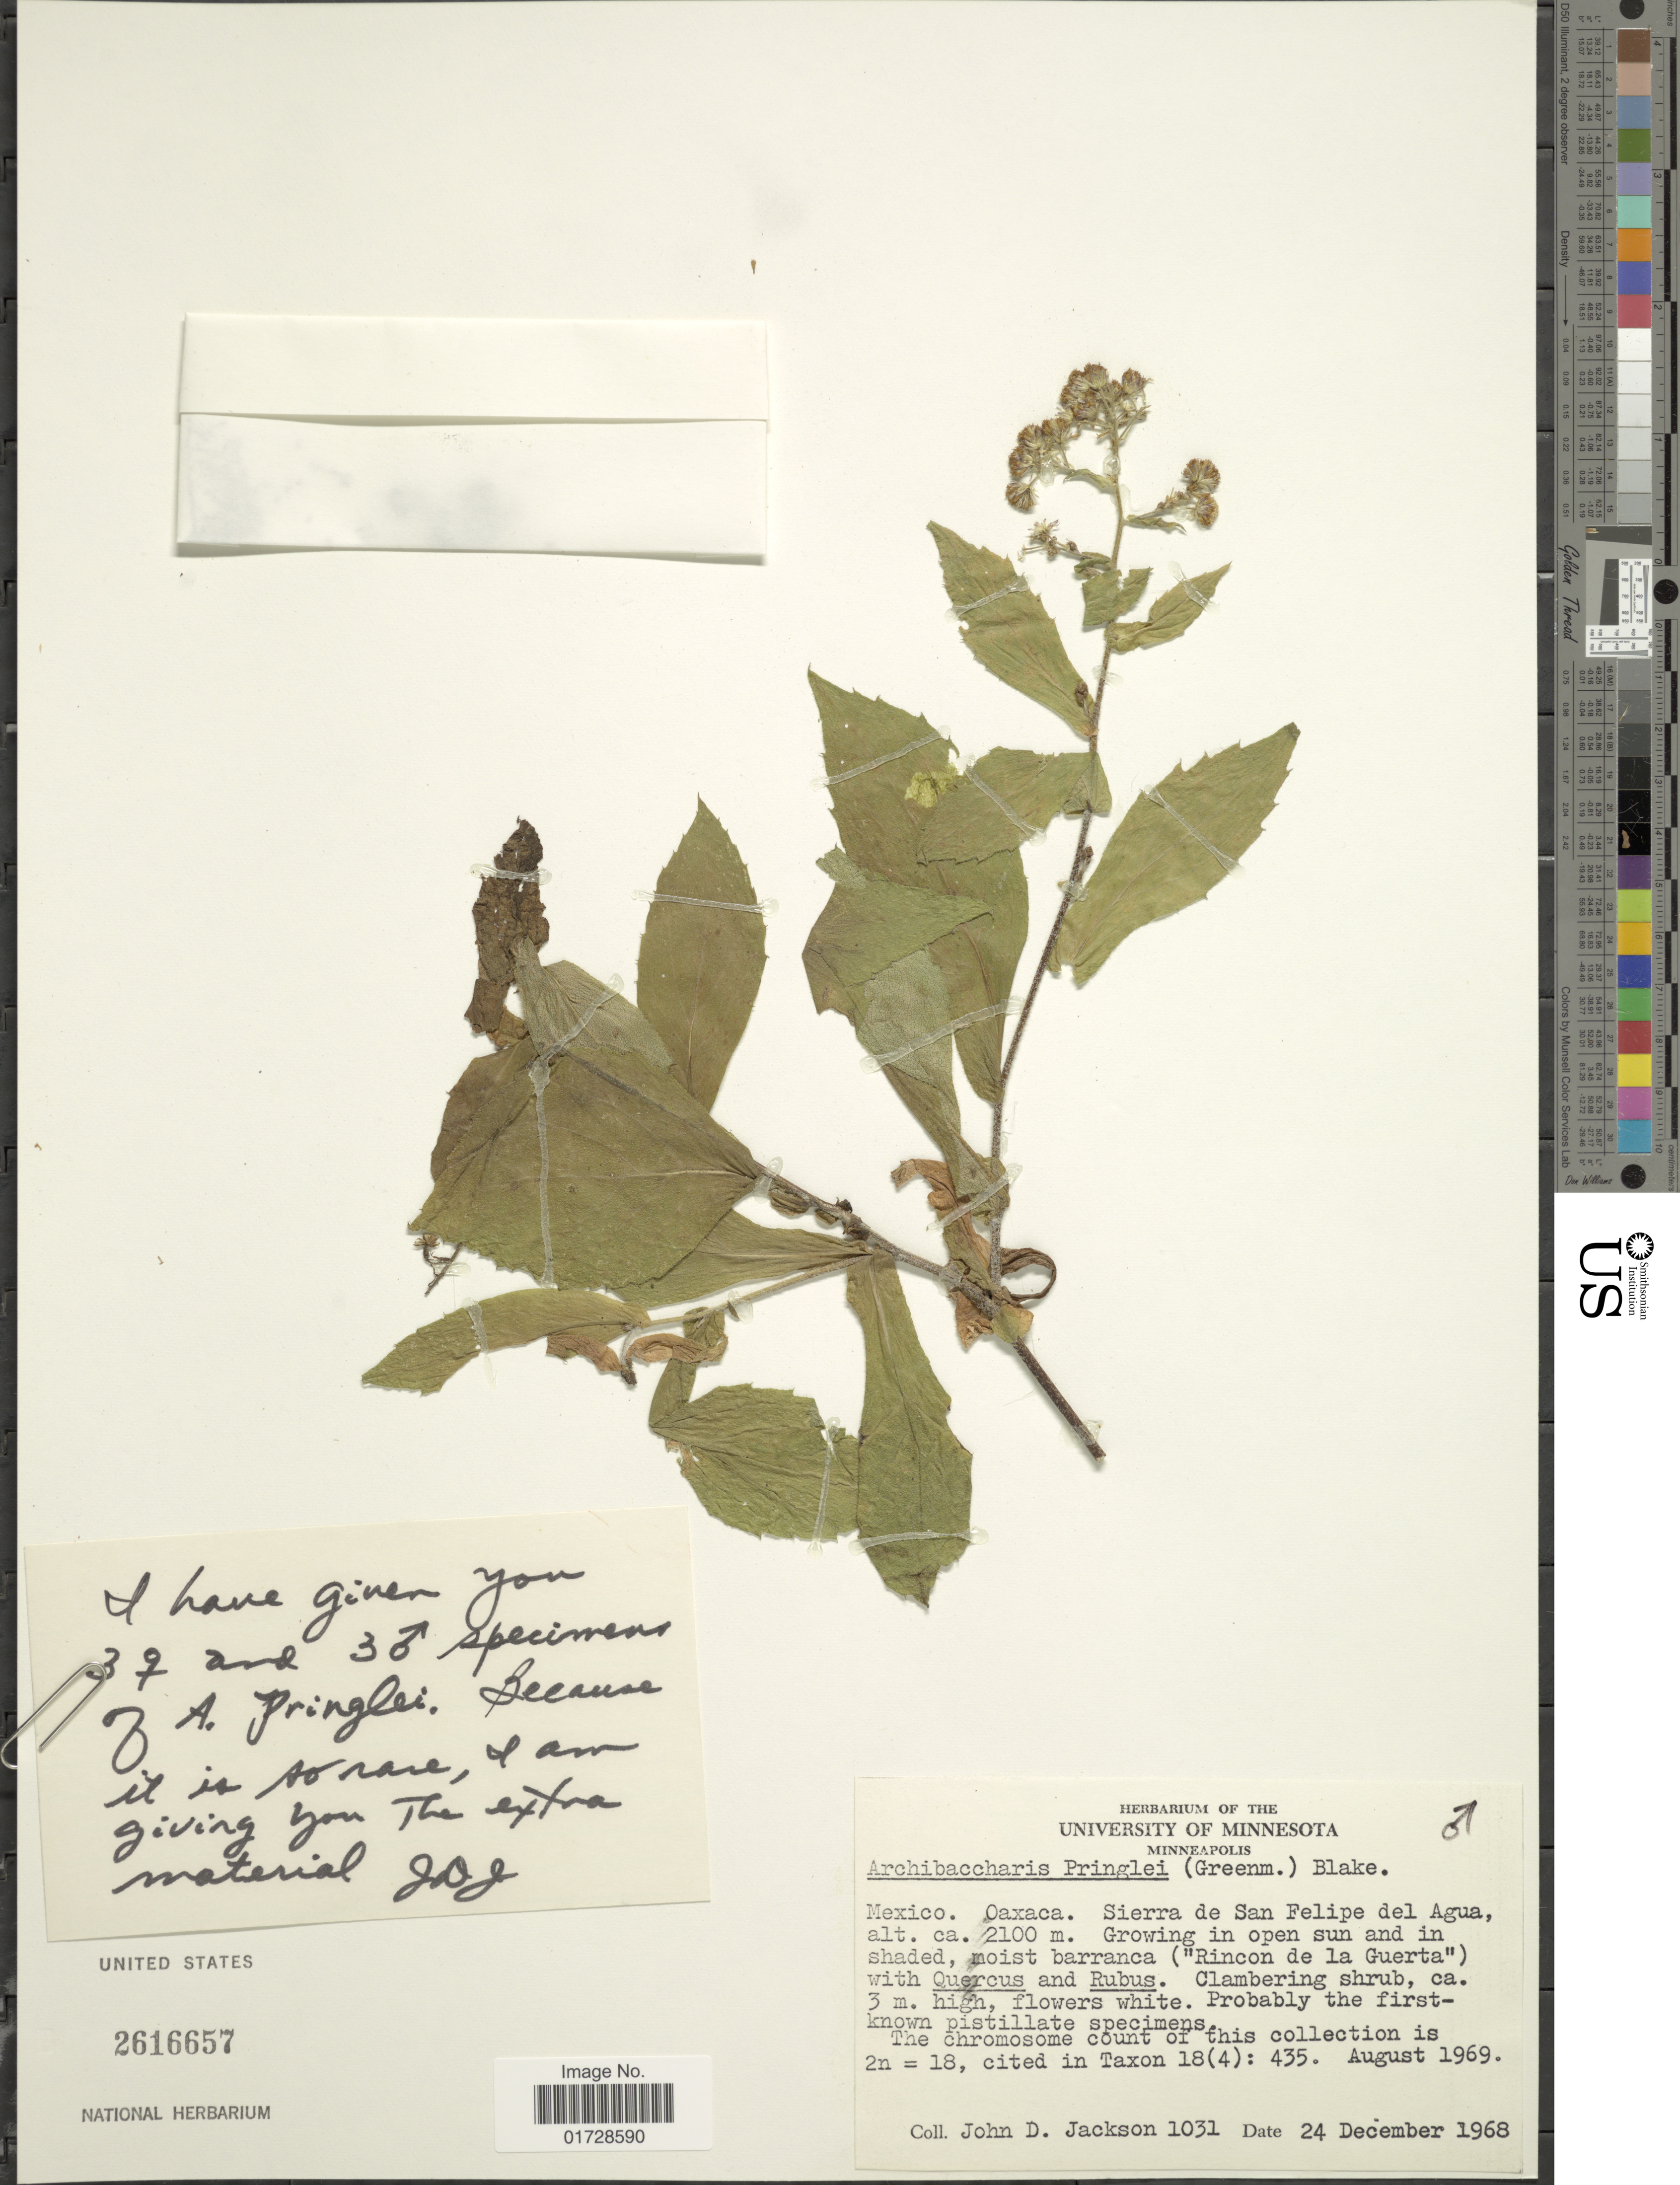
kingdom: Plantae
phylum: Tracheophyta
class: Magnoliopsida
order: Asterales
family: Asteraceae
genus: Archibaccharis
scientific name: Archibaccharis pringlei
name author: (Greenm.) S.F. Blake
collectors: J. Jackson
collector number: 1031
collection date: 1968-12-24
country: Mexico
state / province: Oaxaca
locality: Sierra de San Felipe del Agua (Rincon de la Guerta)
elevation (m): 2100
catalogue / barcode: US 2616657